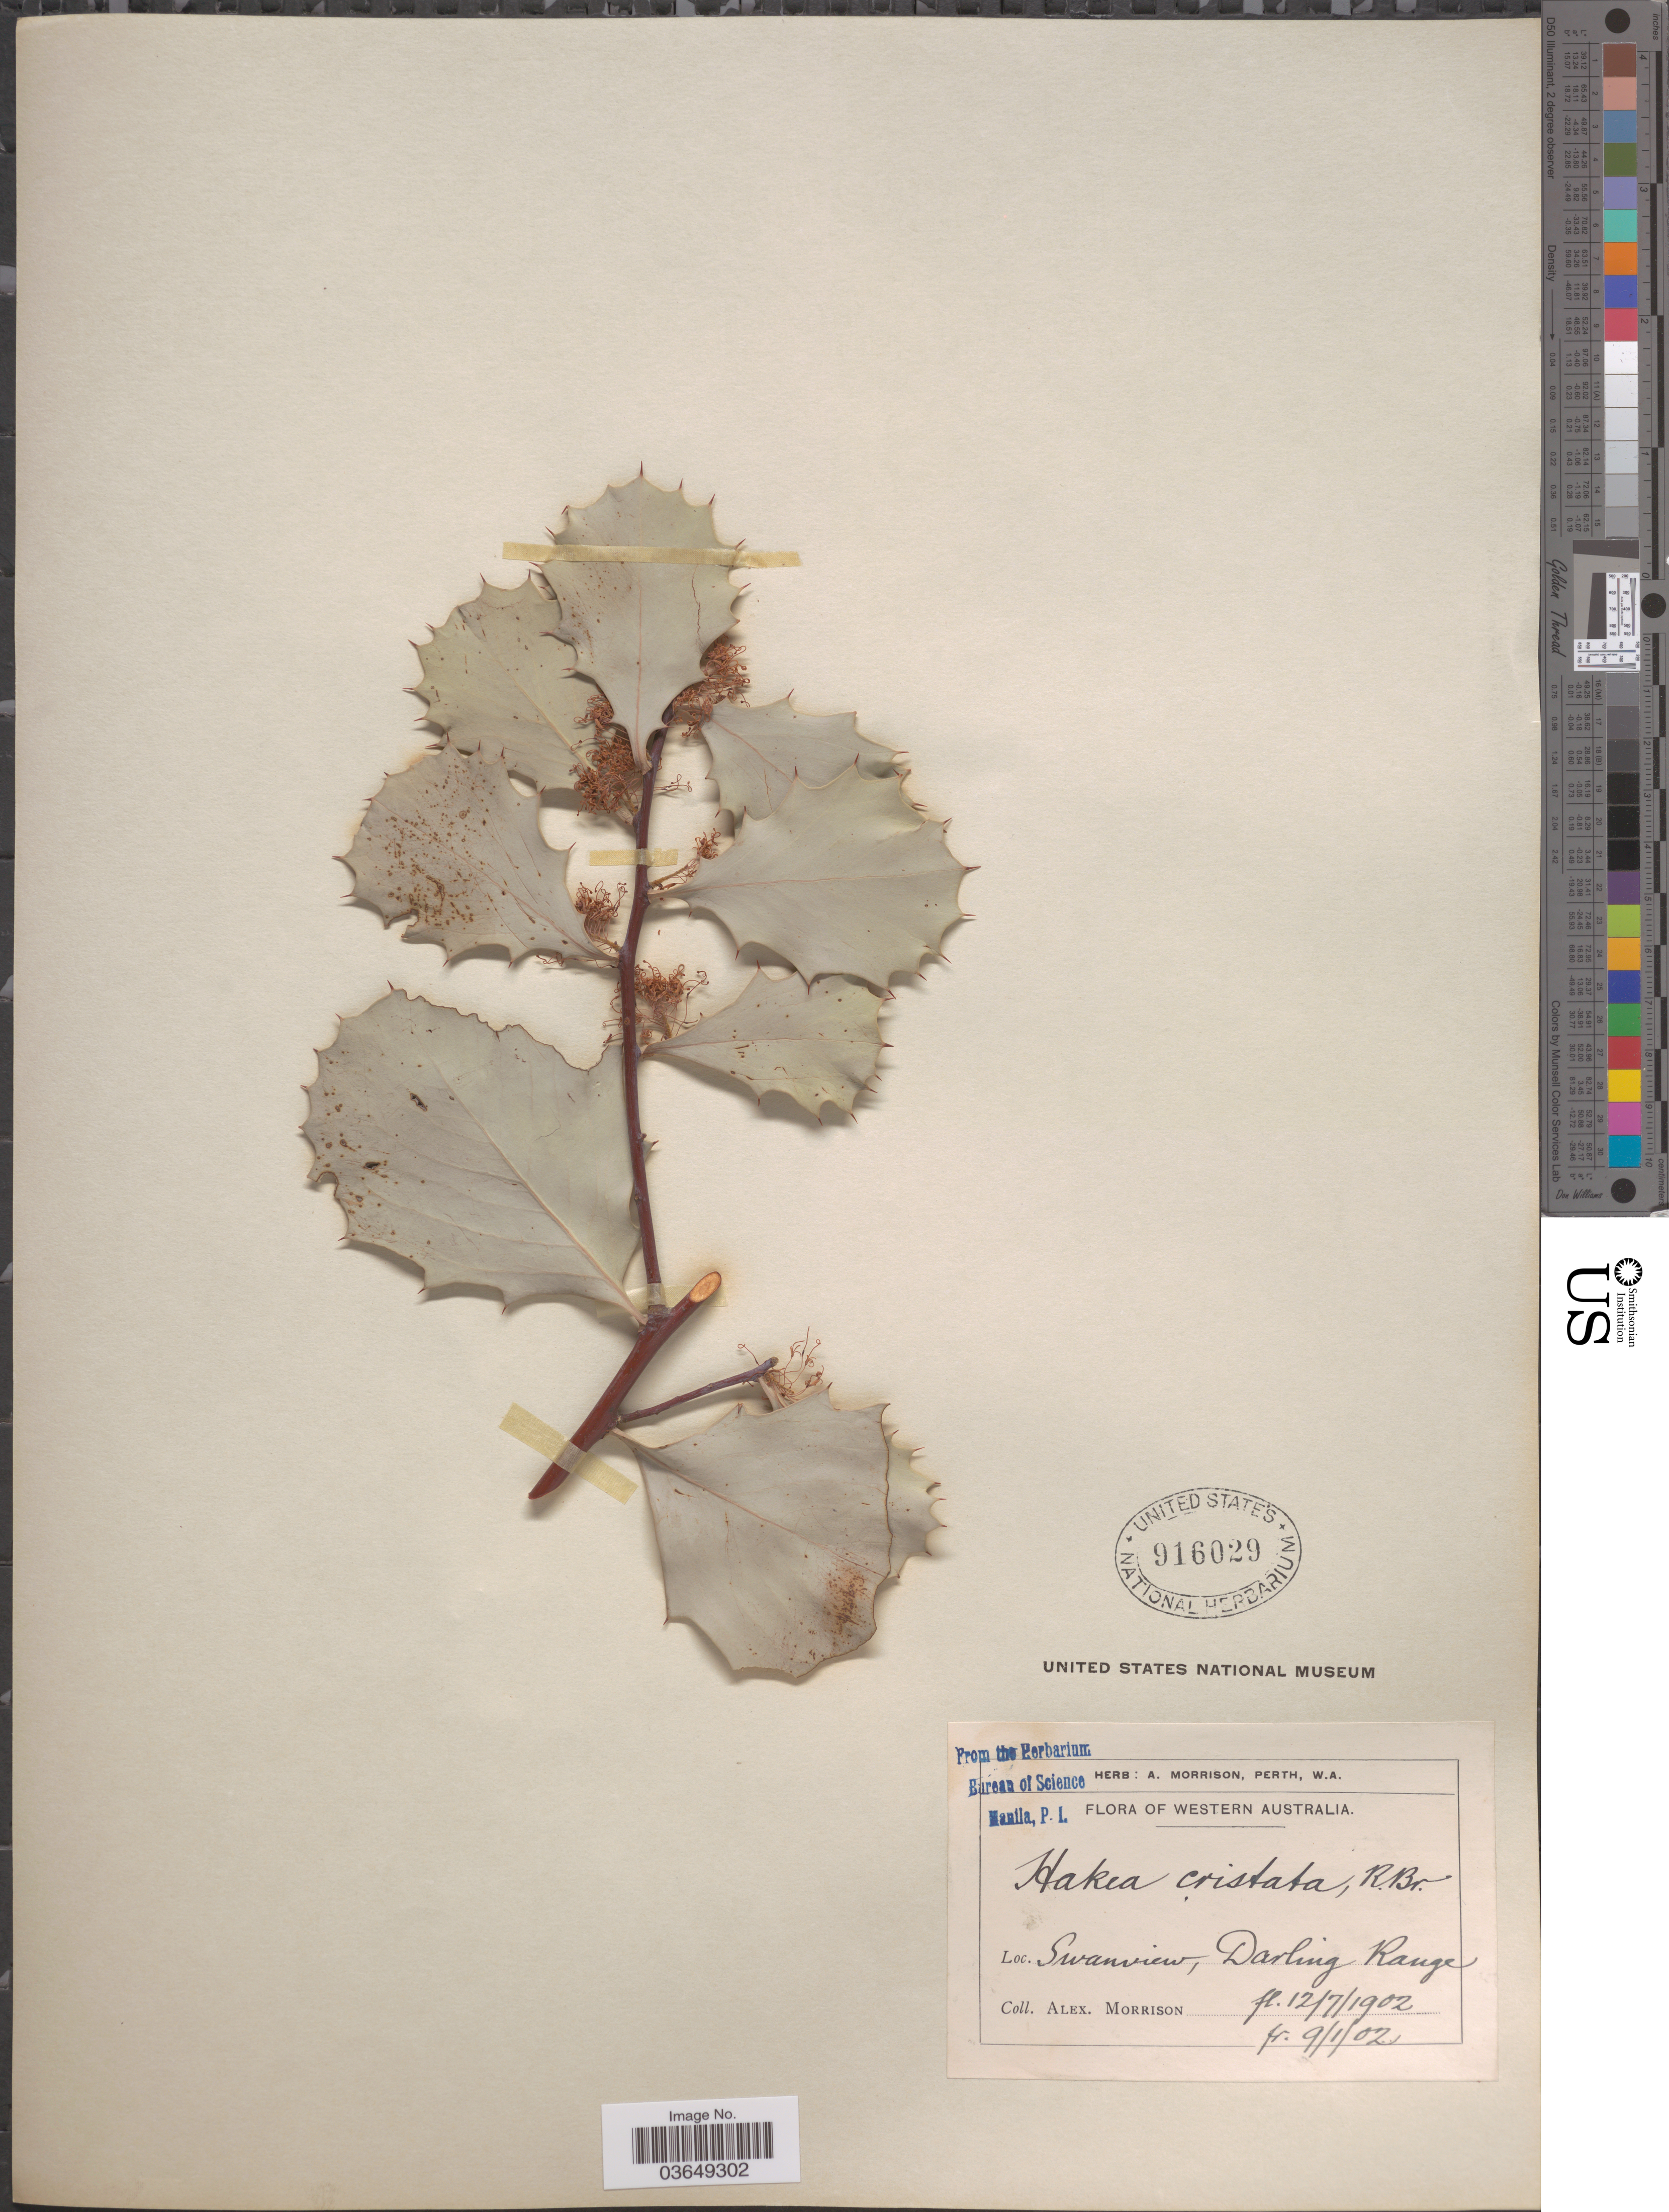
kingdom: Plantae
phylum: Tracheophyta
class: Magnoliopsida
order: Proteales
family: Proteaceae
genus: Hakea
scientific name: Hakea cristata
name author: R. Br.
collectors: A. Morrison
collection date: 1902-01-09/1902-07-12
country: Australia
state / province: Western Australia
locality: Swanview, Darling Range.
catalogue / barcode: US 916029